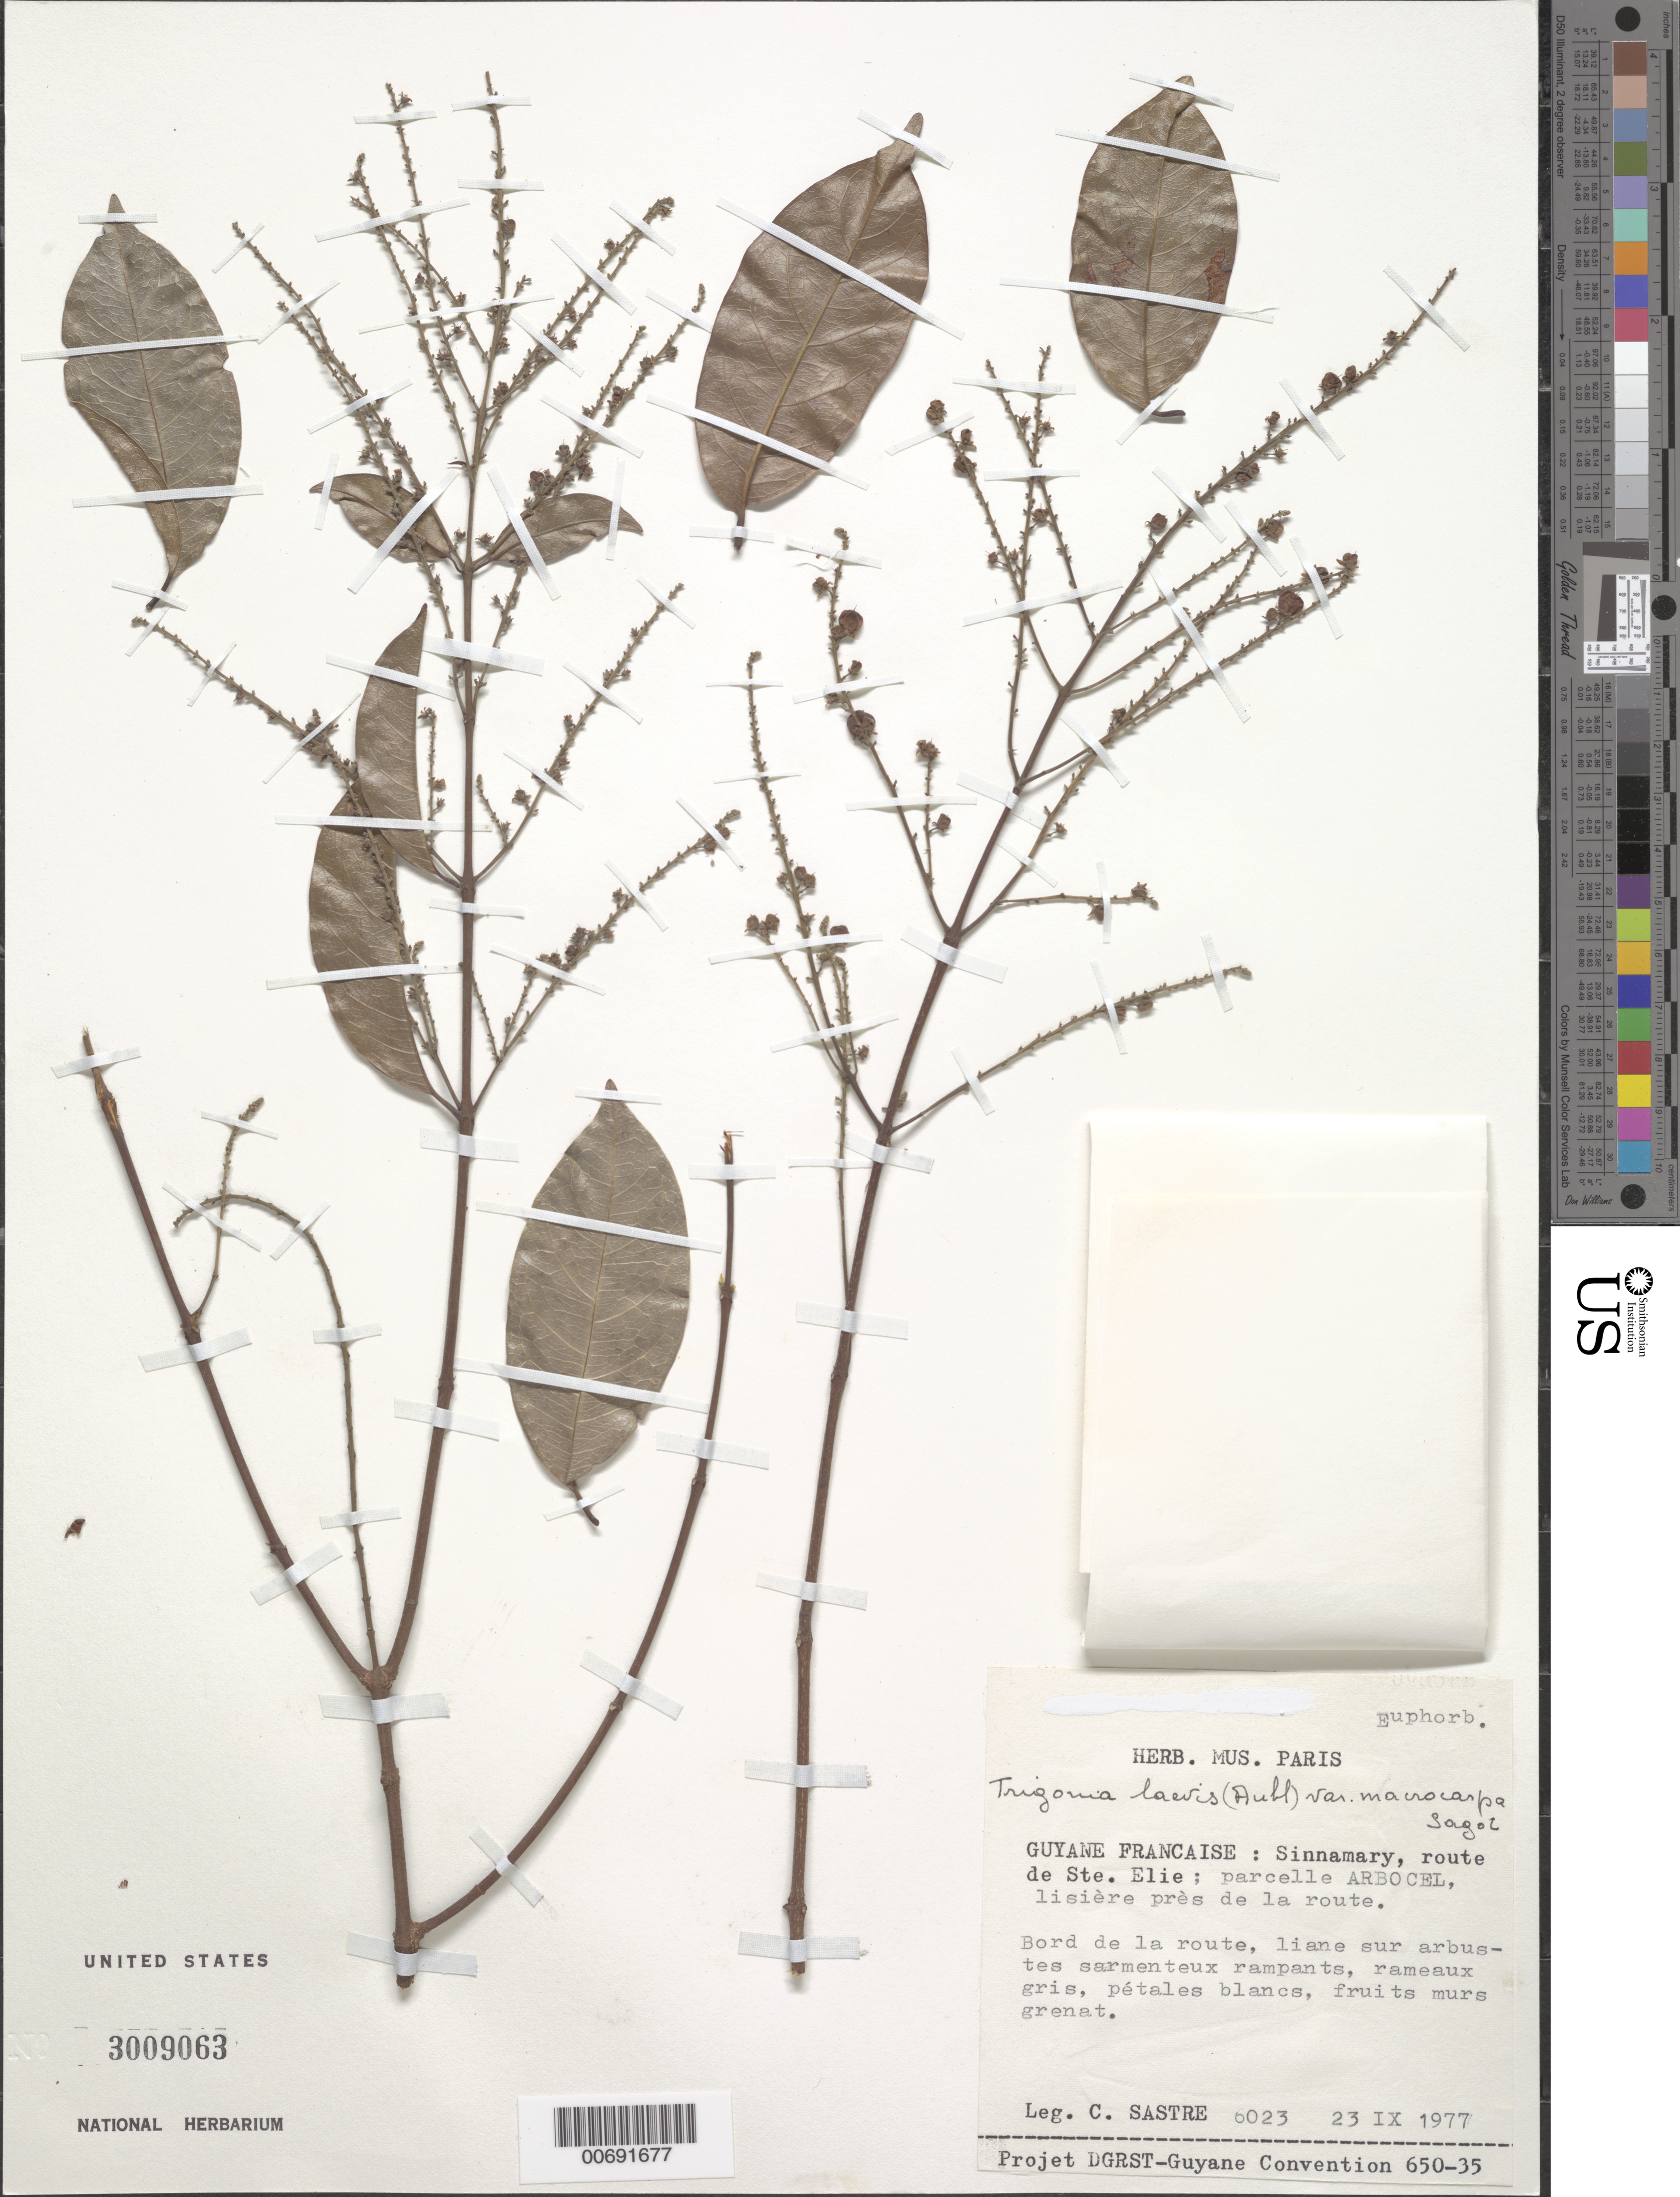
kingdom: Plantae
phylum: Tracheophyta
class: Magnoliopsida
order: Malpighiales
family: Trigoniaceae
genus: Trigonia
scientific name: Trigonia laevis var. microcarpa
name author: (Sagot ex Warm.) Sagot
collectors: C. H. L. Sastre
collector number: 6023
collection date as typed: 23-Sep-77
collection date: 1977-09-23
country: French Guiana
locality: Sinnamary, Piste de Saint-Élie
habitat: Lisiee pres de al route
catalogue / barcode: US 3009063